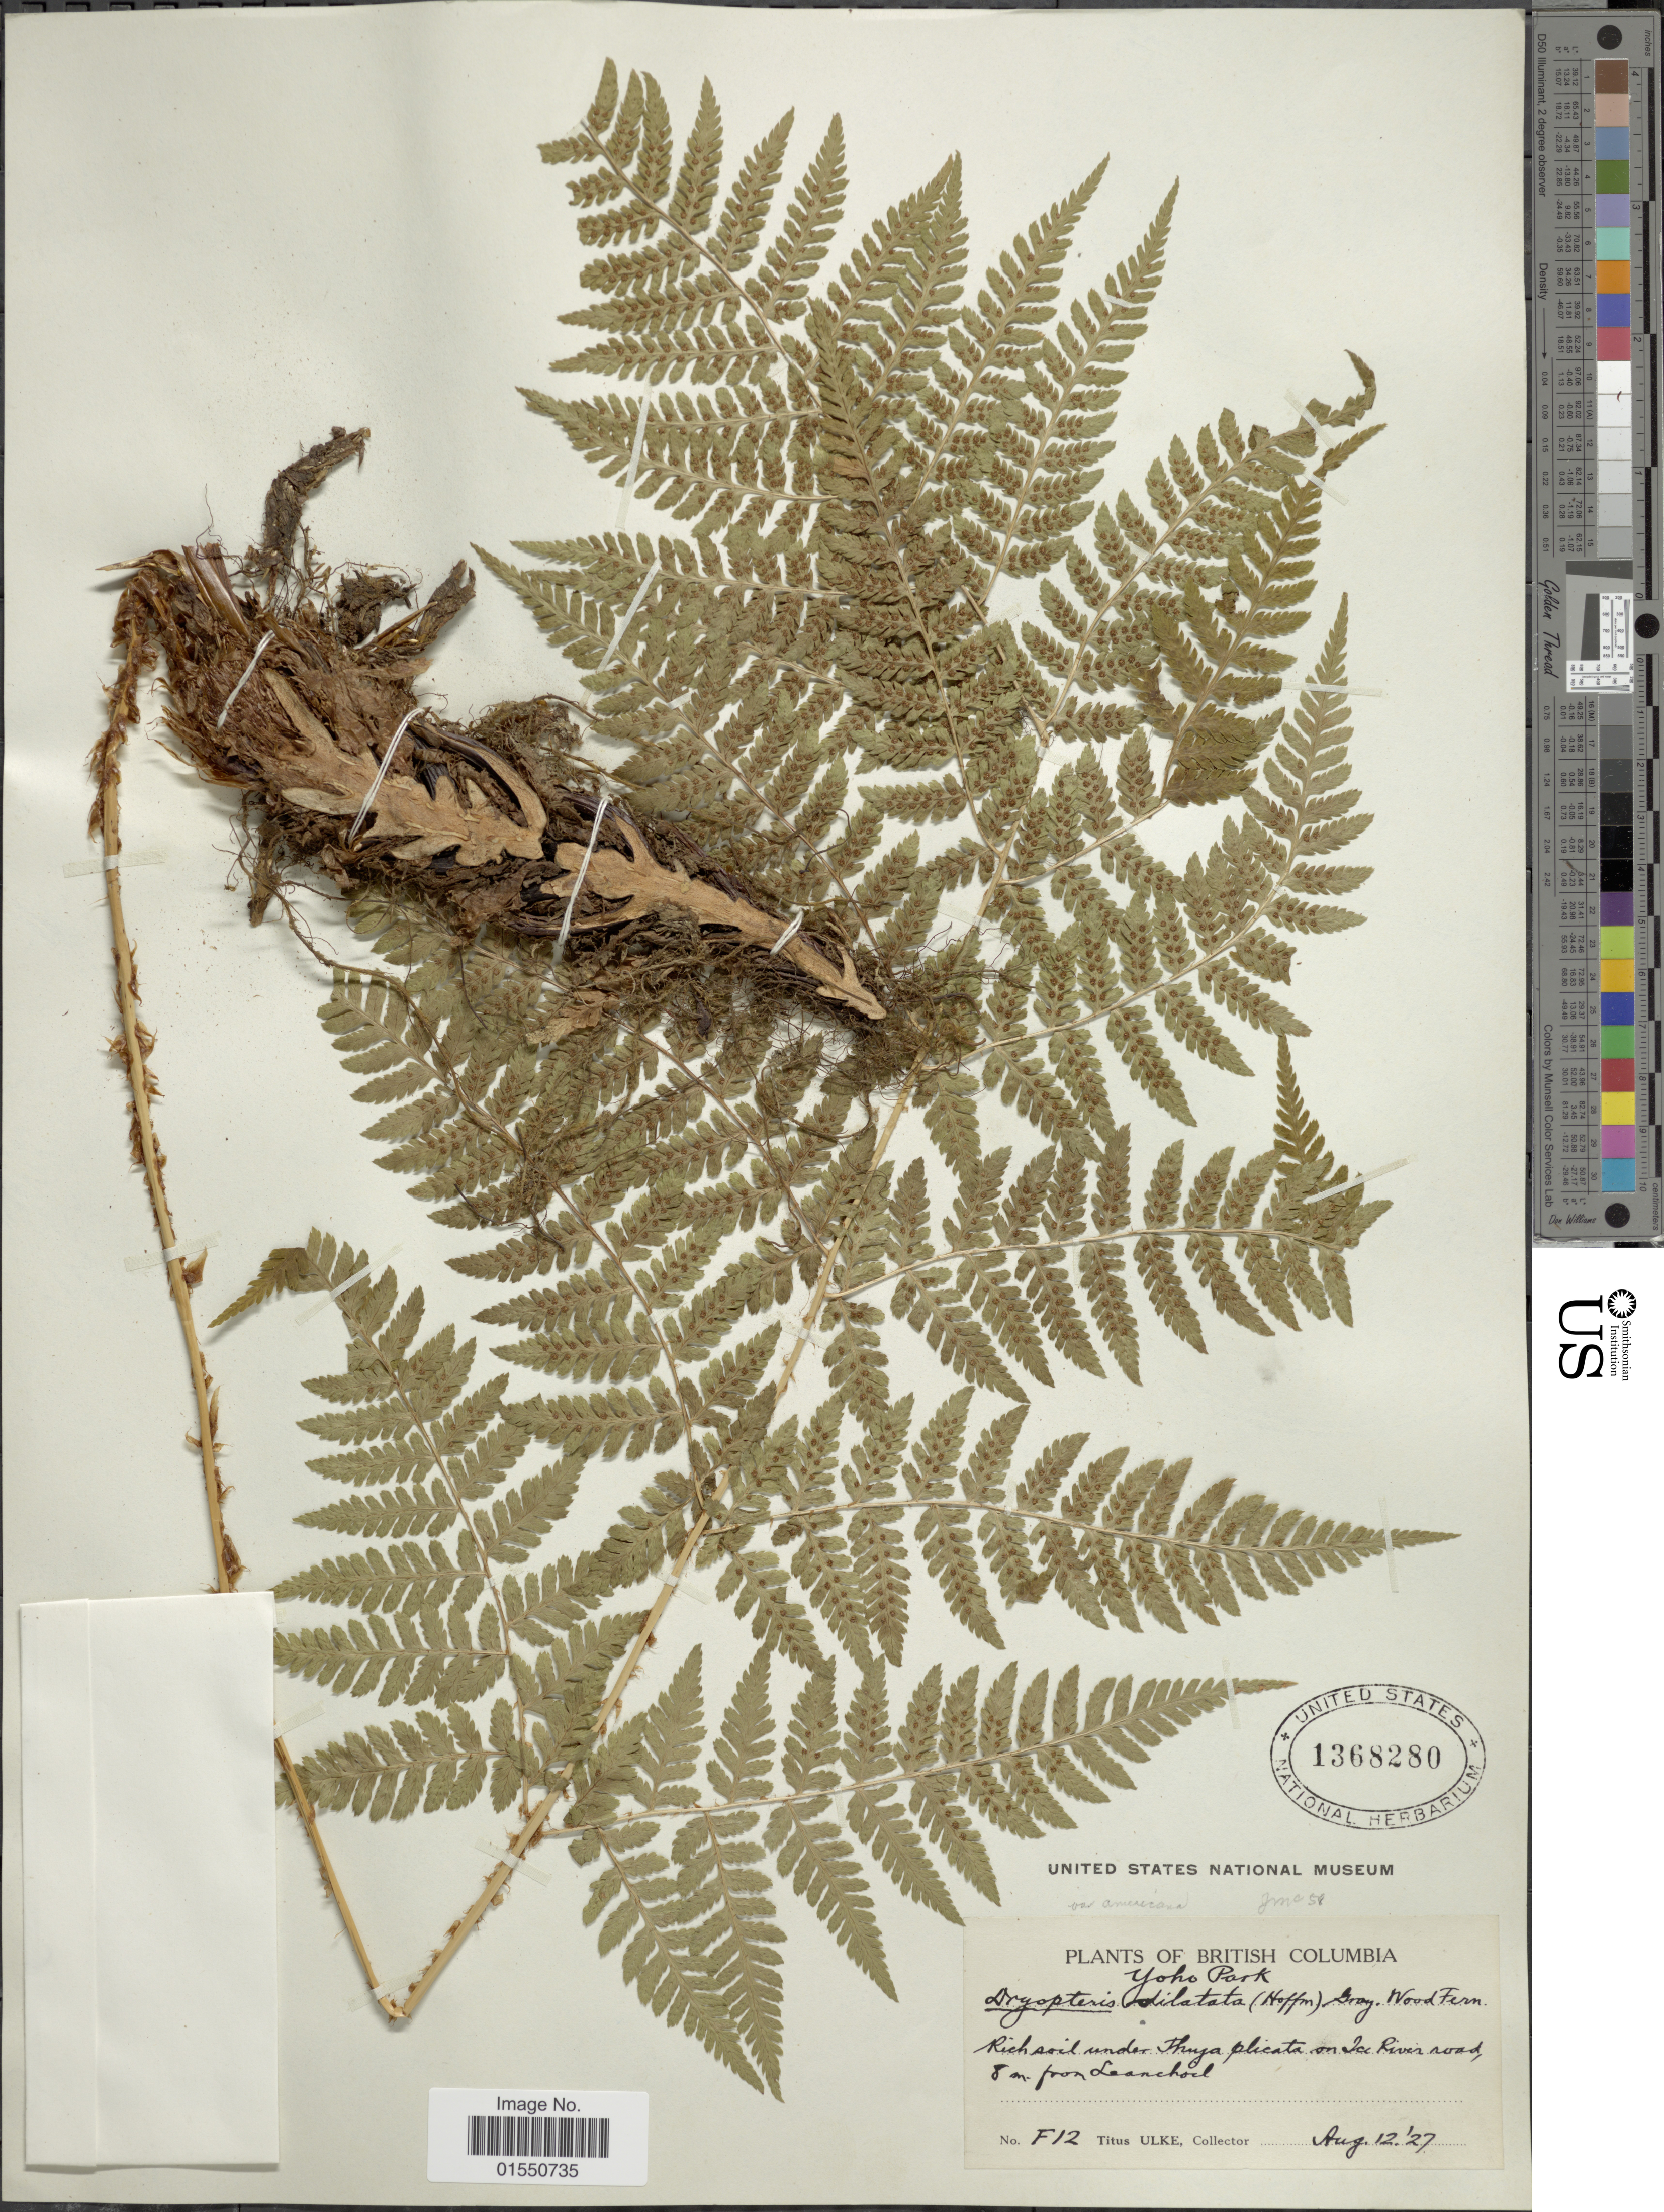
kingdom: Plantae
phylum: Tracheophyta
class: Polypodiopsida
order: Polypodiales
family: Dryopteridaceae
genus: Dryopteris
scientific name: Dryopteris expansa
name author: (C. Presl) Fraser-Jenk. & Jermy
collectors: T. Ulke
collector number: F12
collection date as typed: Transcribed d/m/y: 12/8/27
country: Canada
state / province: British Columbia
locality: On Ice River road, 8 m from Leanchoil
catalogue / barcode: US 1368280